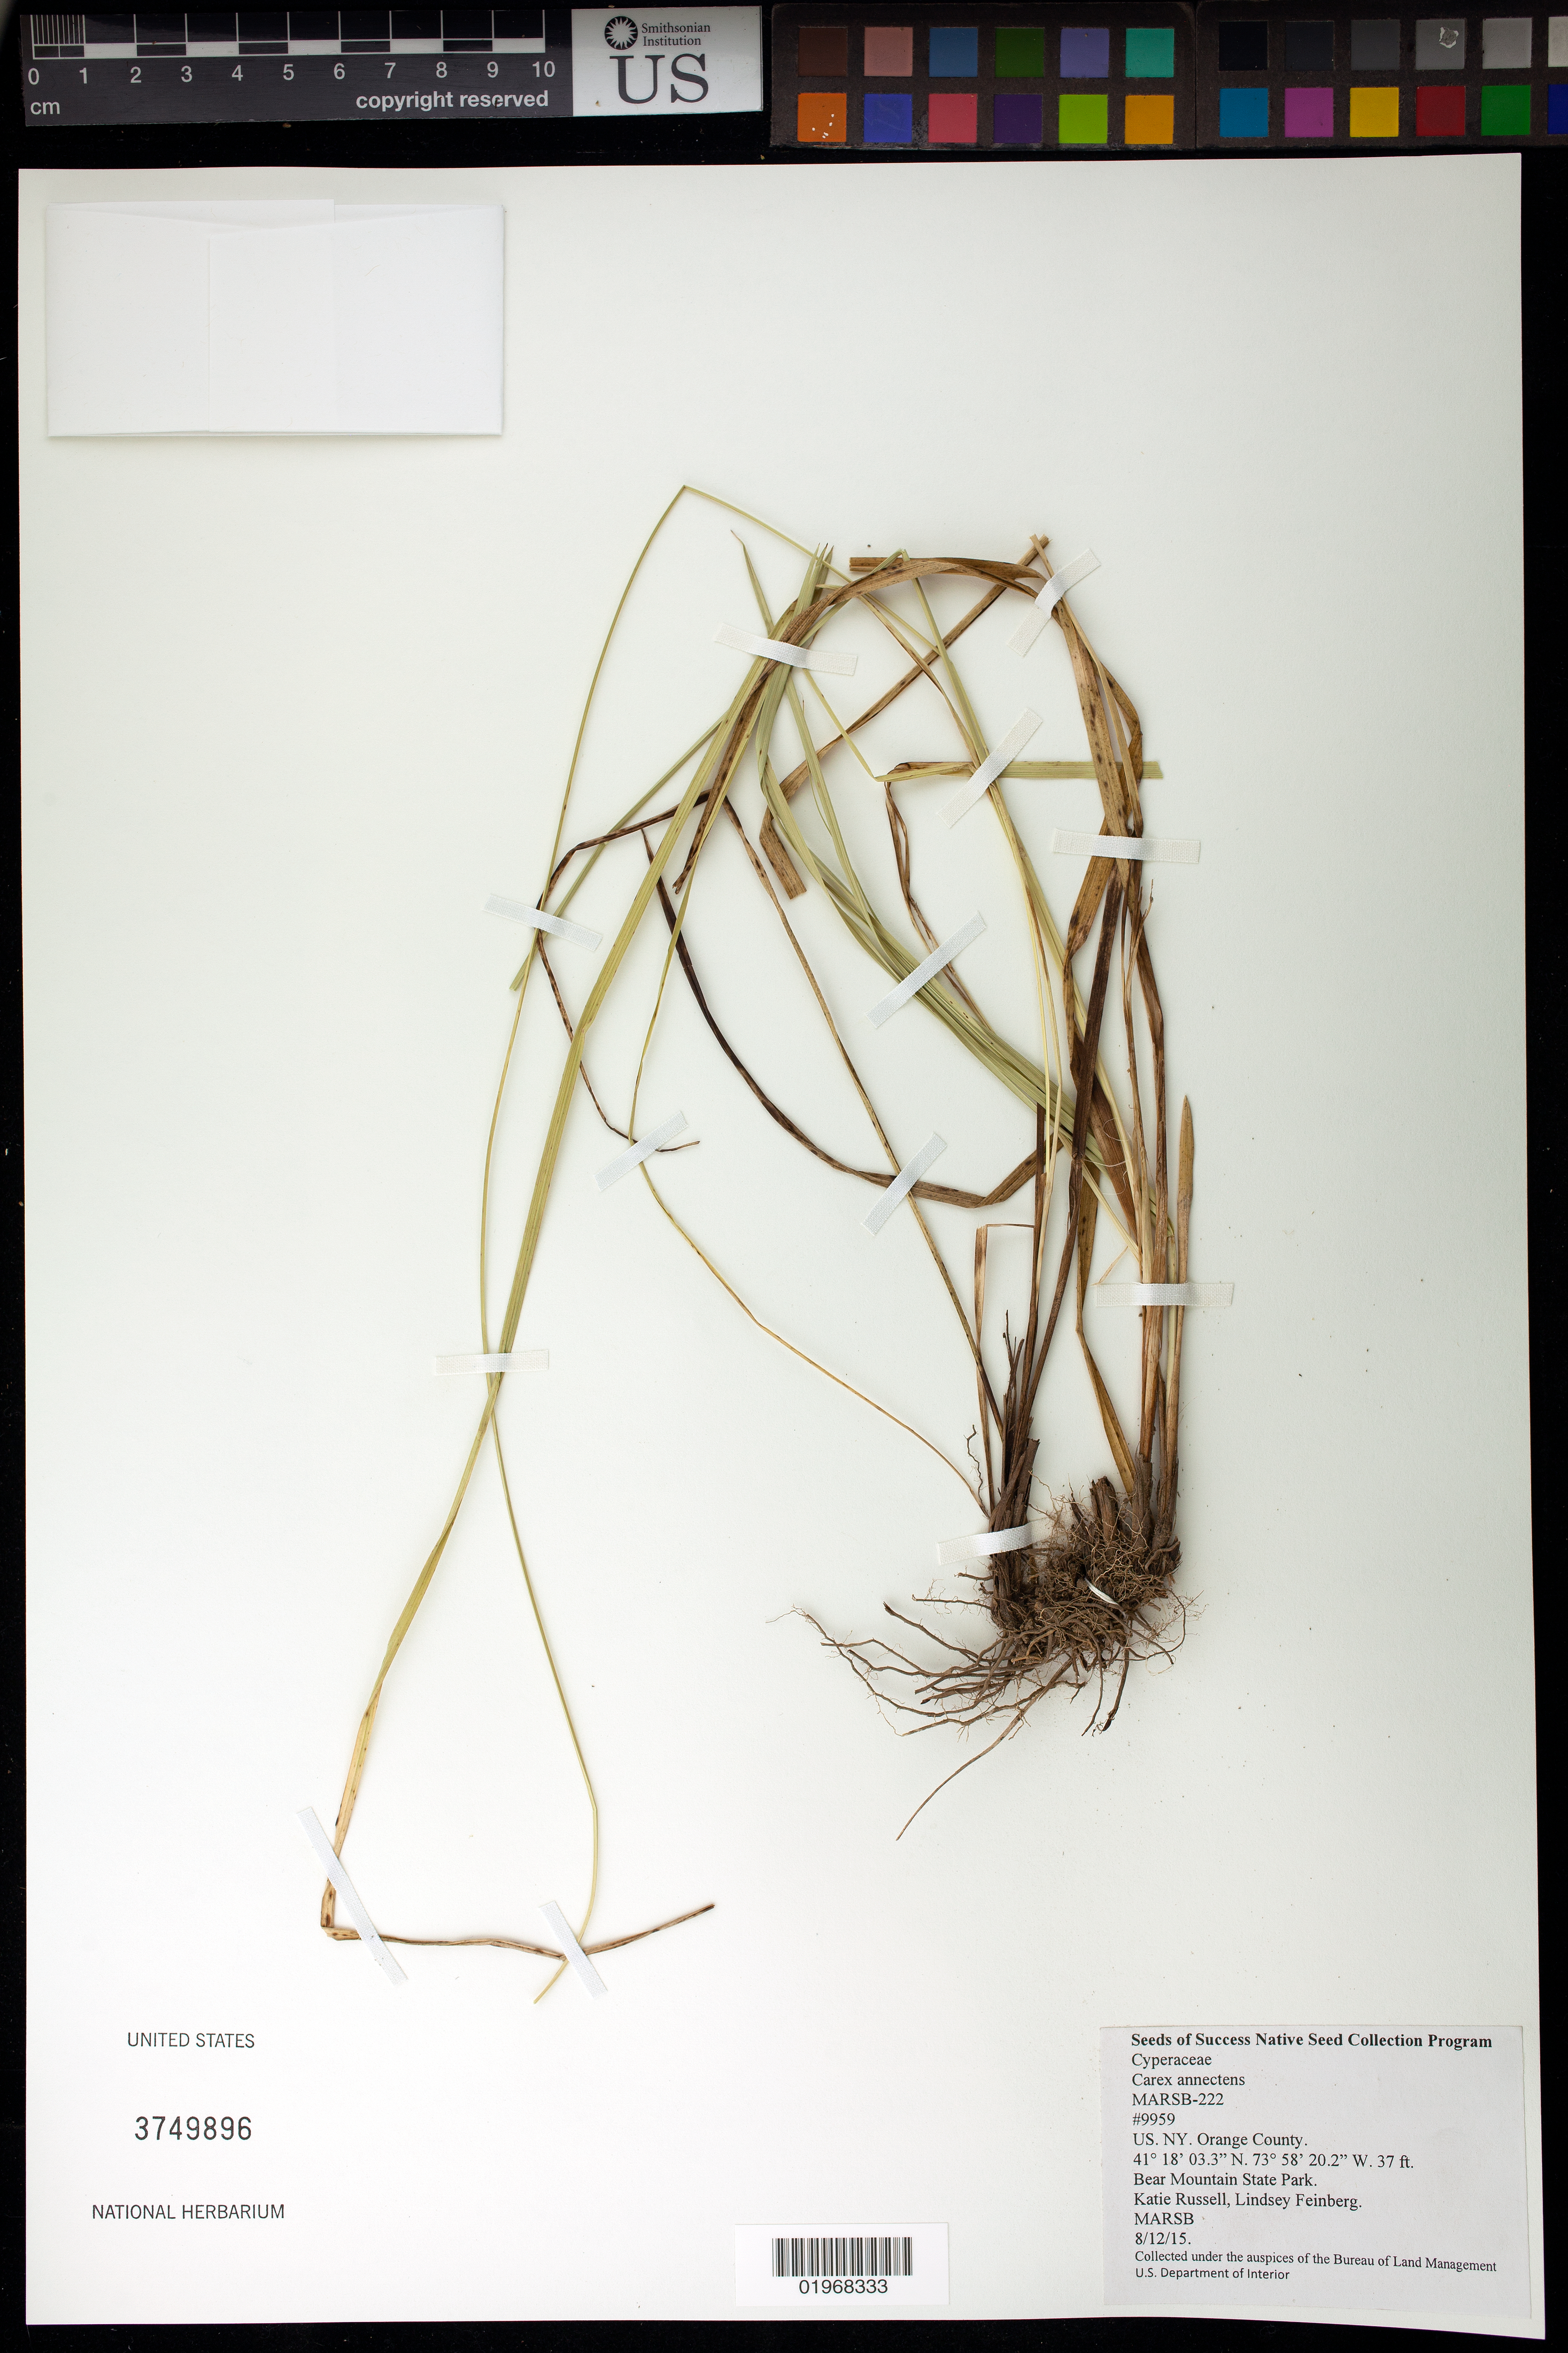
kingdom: Plantae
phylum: Tracheophyta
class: Liliopsida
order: Poales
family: Cyperaceae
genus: Carex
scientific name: Carex annectens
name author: (E.P. Bicknell) E.P. Bicknell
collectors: K. Russell & L. Feinberg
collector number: MARSB-222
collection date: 2015-08-12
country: United States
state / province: New York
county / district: Orange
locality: Bear Mountain State Park, Iona Island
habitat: Atlantic & Gulf Coast Brackish Tidal Marsh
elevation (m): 11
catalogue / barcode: US 3749896